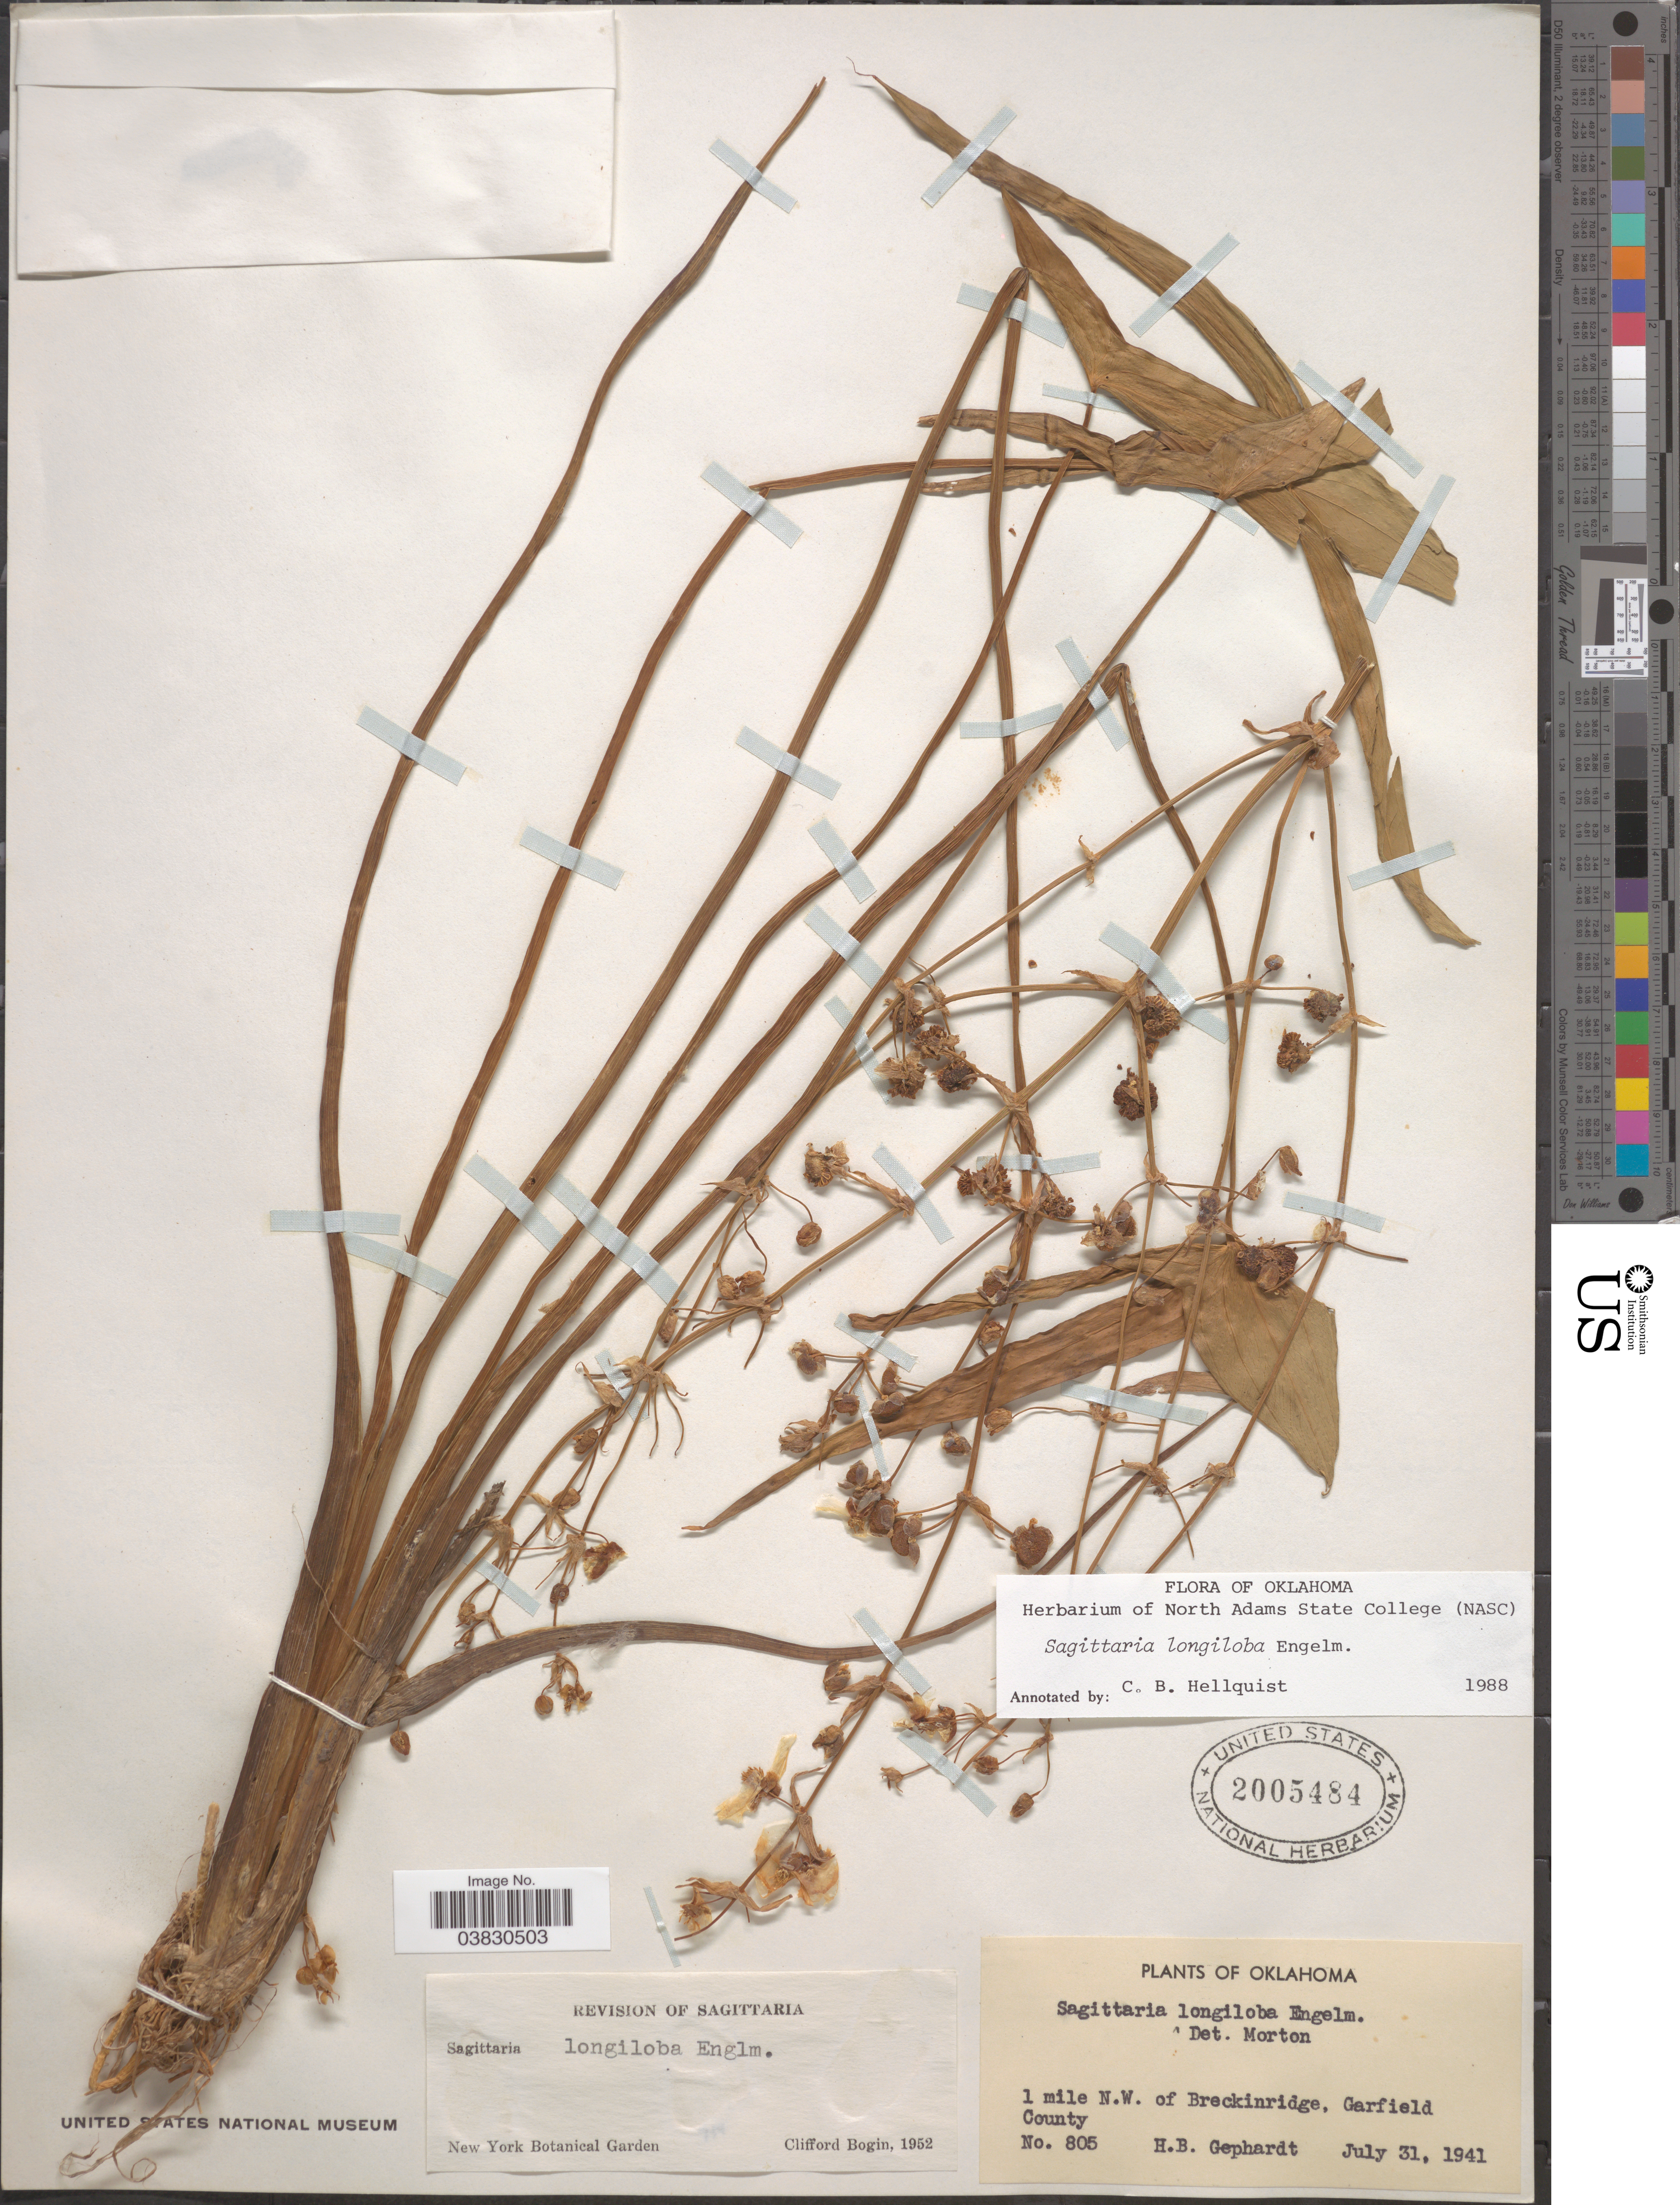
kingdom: Plantae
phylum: Tracheophyta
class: Liliopsida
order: Alismatales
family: Alismataceae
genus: Sagittaria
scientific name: Sagittaria longiloba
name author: Engelm. ex J.G. Sm.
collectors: H. Gephardt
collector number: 805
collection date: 1941-07-31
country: United States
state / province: Oklahoma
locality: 1 mile N.W. of Breckinridge, Garfield County.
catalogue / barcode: US 2005484